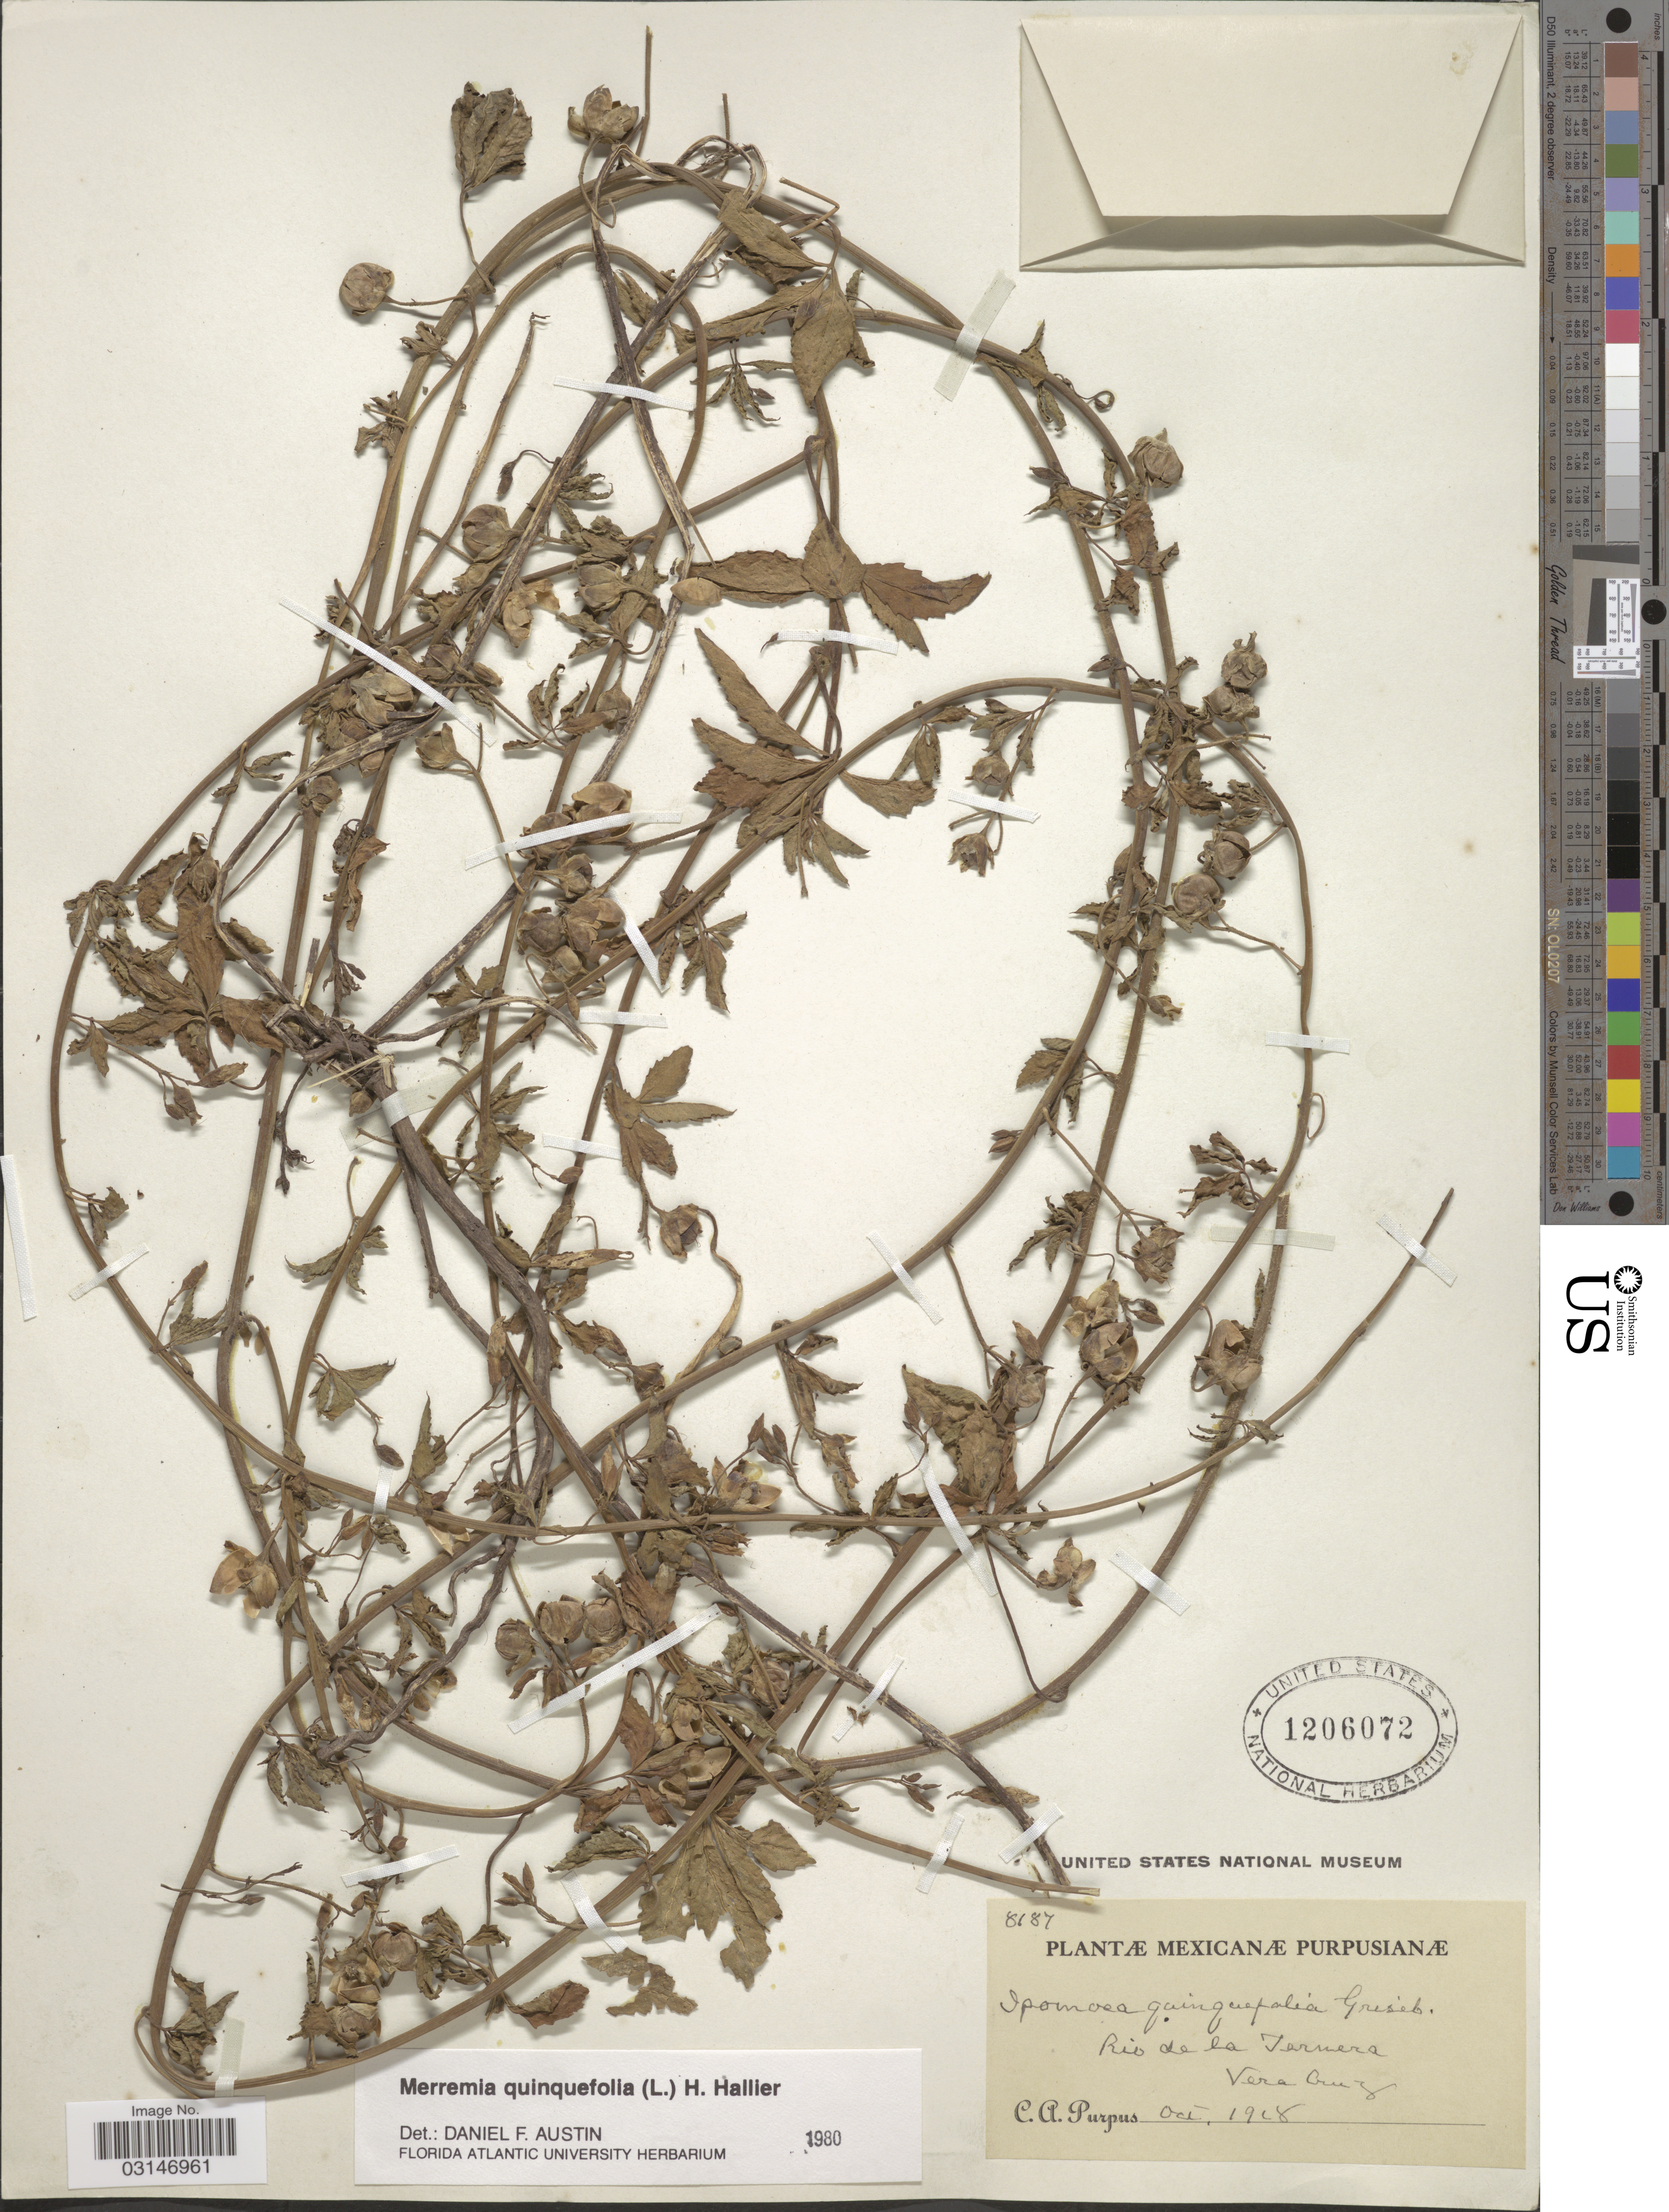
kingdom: Plantae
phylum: Tracheophyta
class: Magnoliopsida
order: Solanales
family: Convolvulaceae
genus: Distimake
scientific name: Distimake quinquefolius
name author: (L.) A. R. Simões & Staples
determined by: Strong, Mark T., (BOT), Smithsonian Institution - National Museum of Natural History (UNITED STATES)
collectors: C. A. Purpus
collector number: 8187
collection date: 1928-10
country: Mexico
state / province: Veracruz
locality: Rio de la Ternera. Vera Cruz.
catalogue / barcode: US 1206072